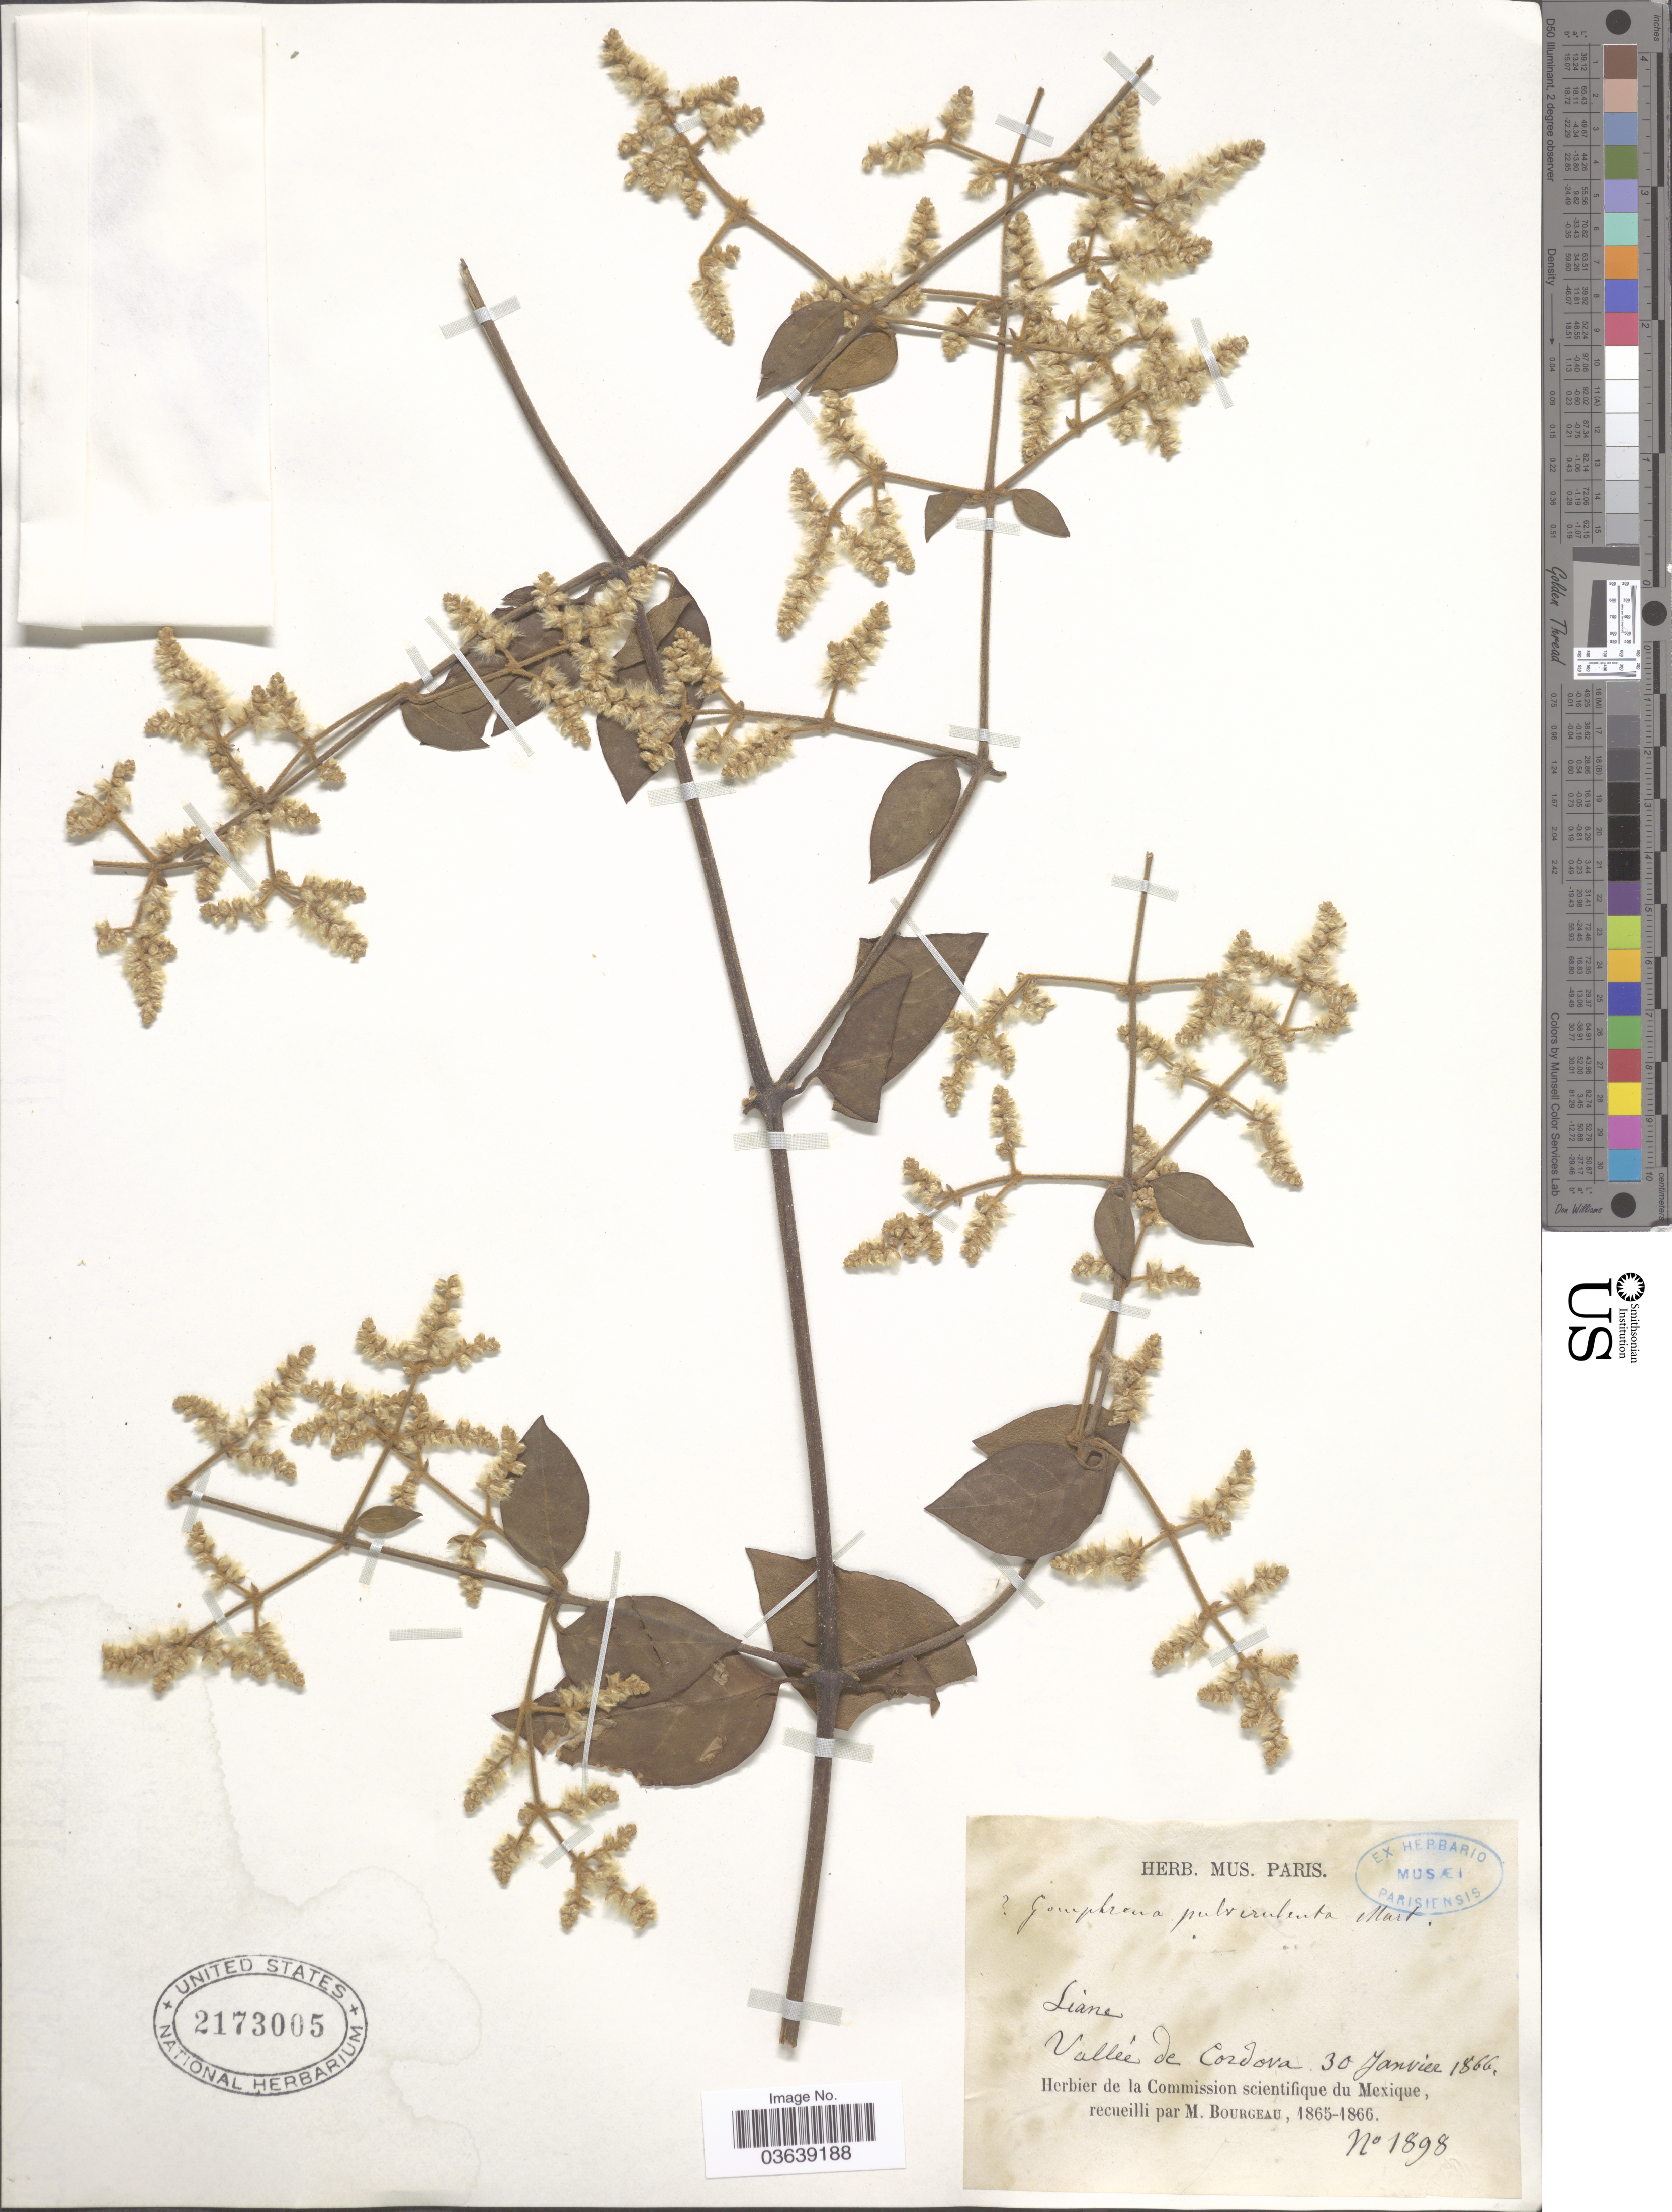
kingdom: Plantae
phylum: Tracheophyta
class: Magnoliopsida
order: Caryophyllales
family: Amaranthaceae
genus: Iresine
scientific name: Iresine sp.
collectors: M. Bourgeau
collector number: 1898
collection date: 1866-01-30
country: Mexico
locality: Vallée de Cordova.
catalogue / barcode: US 2173005